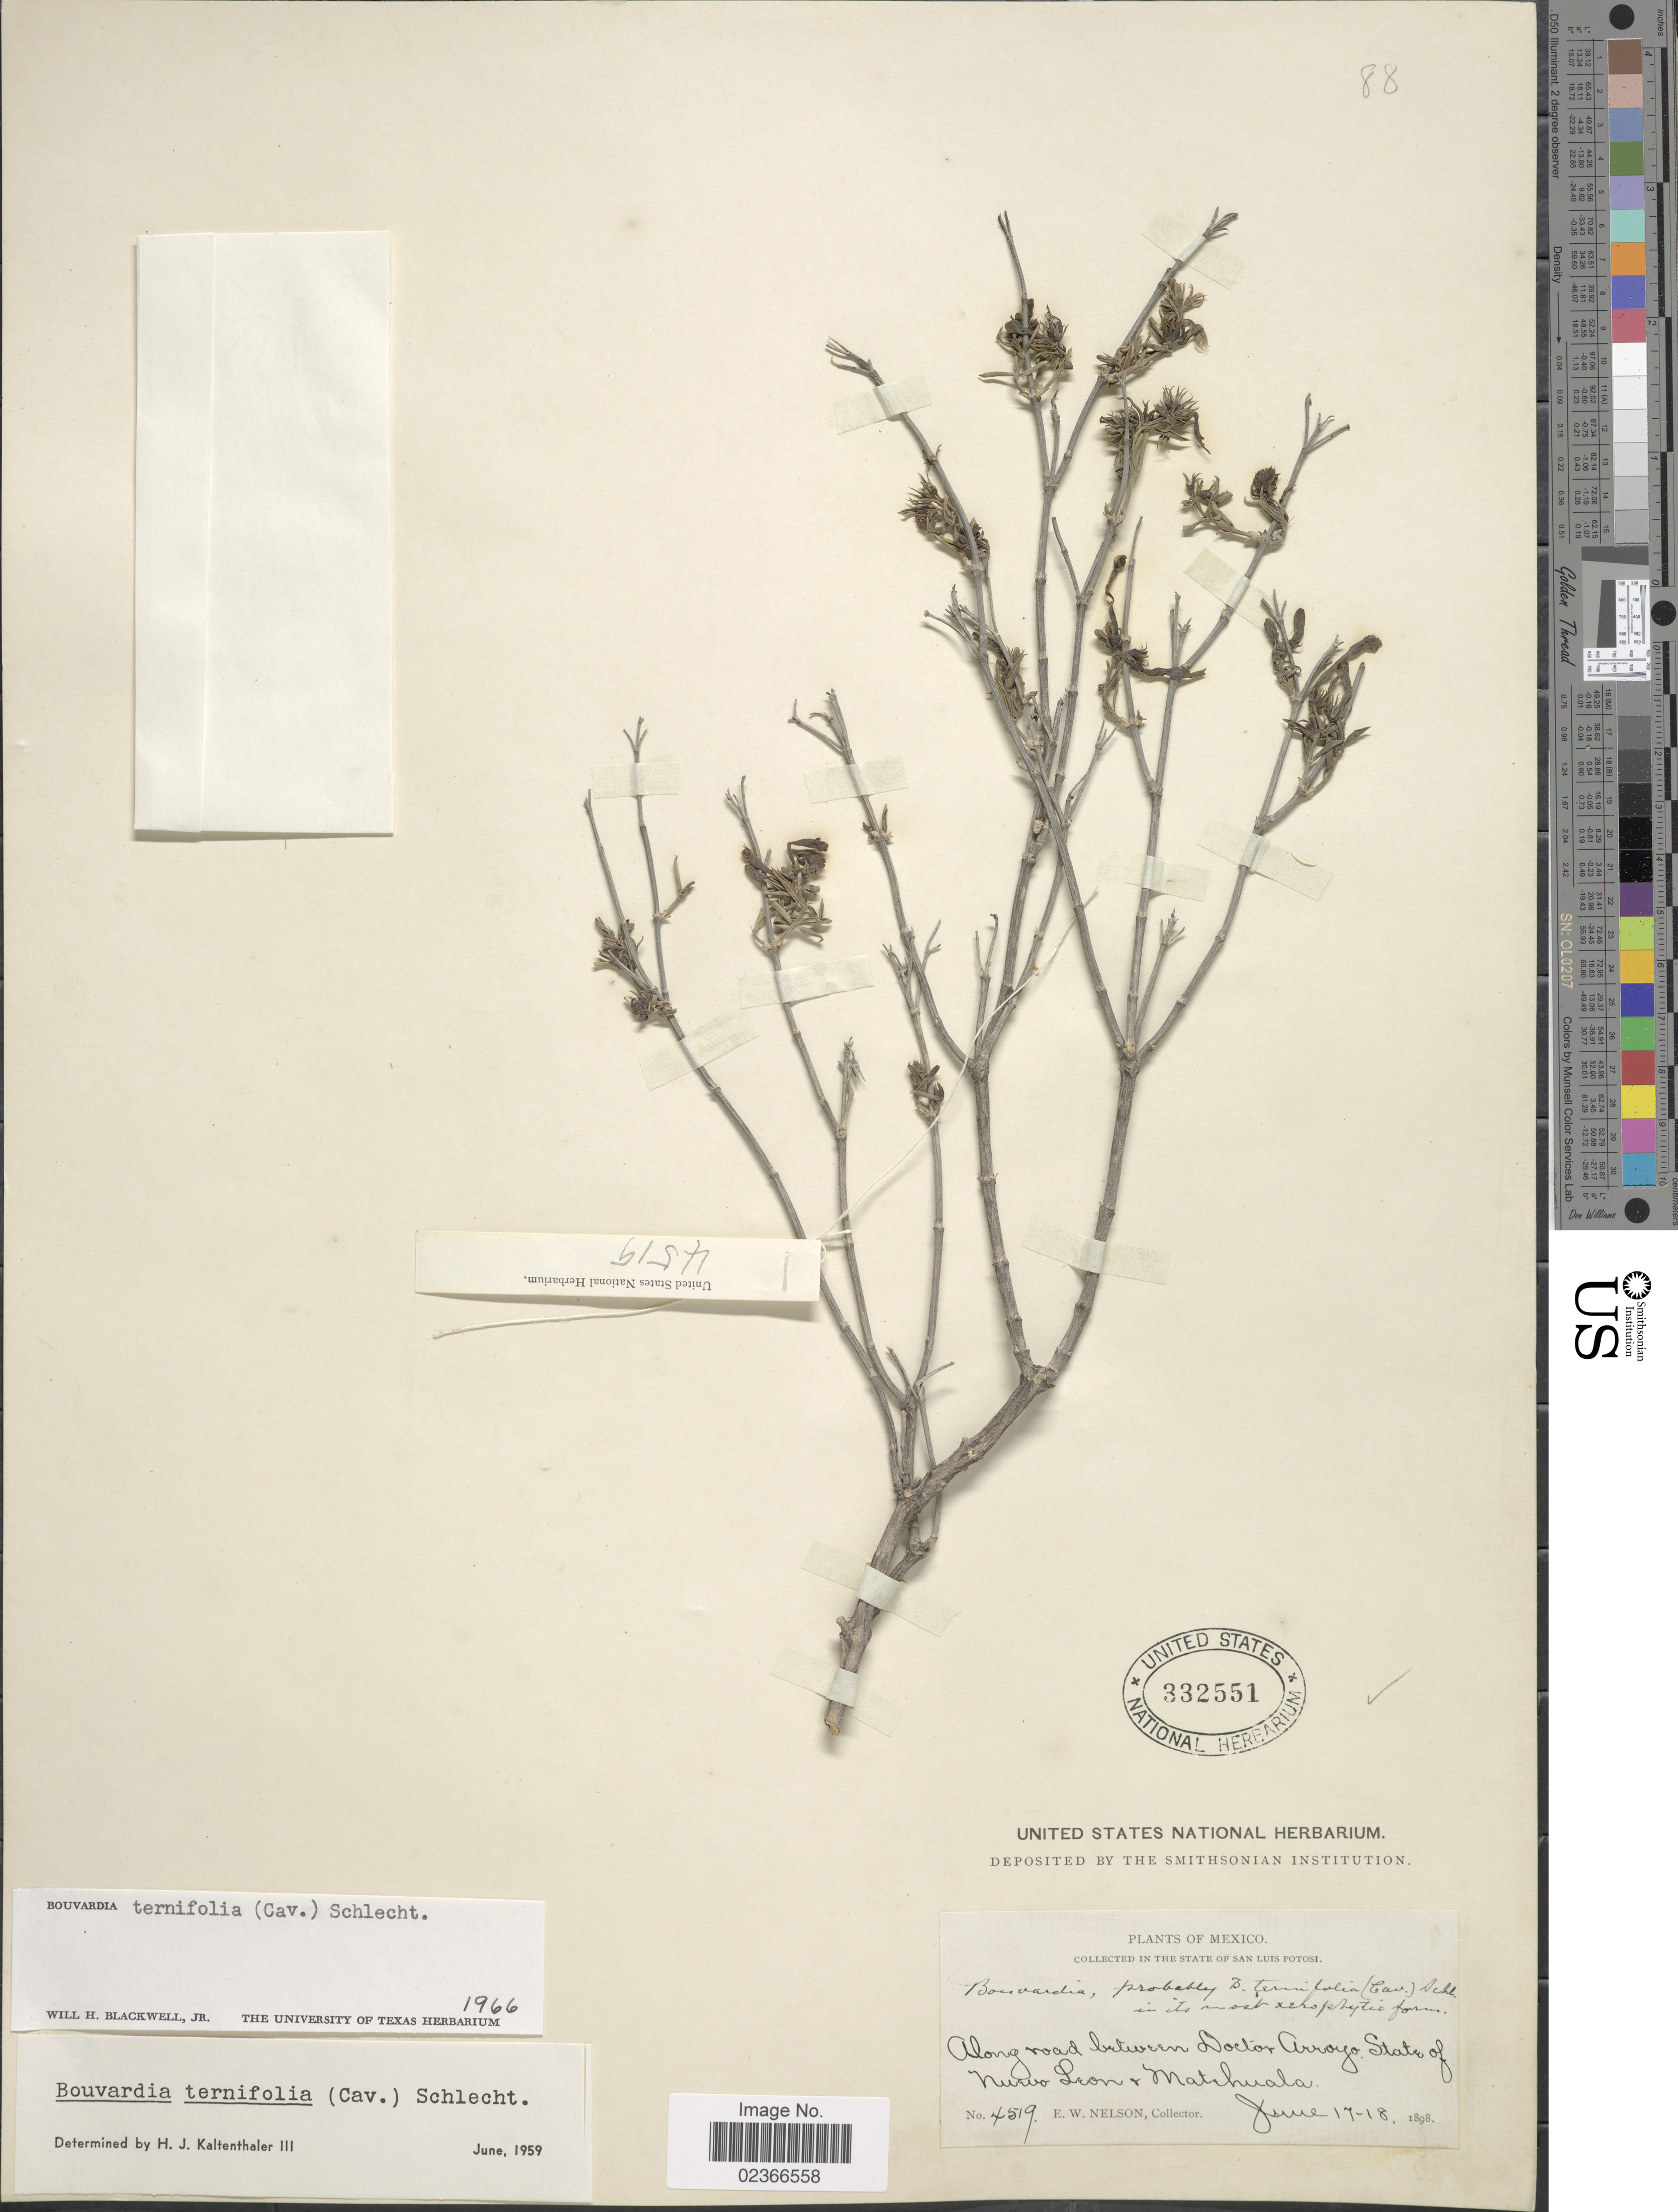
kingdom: Plantae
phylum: Tracheophyta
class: Magnoliopsida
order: Gentianales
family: Rubiaceae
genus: Bouvardia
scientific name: Bouvardia ternifolia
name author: (Cav.) Schltdl.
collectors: E. W. Nelson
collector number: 4519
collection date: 1898-06-17/1898-06-18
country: Mexico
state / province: San Luis Potosí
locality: Along road between Doctor Arroyo State of Nuevo Leon + Matehuala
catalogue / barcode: US 332551